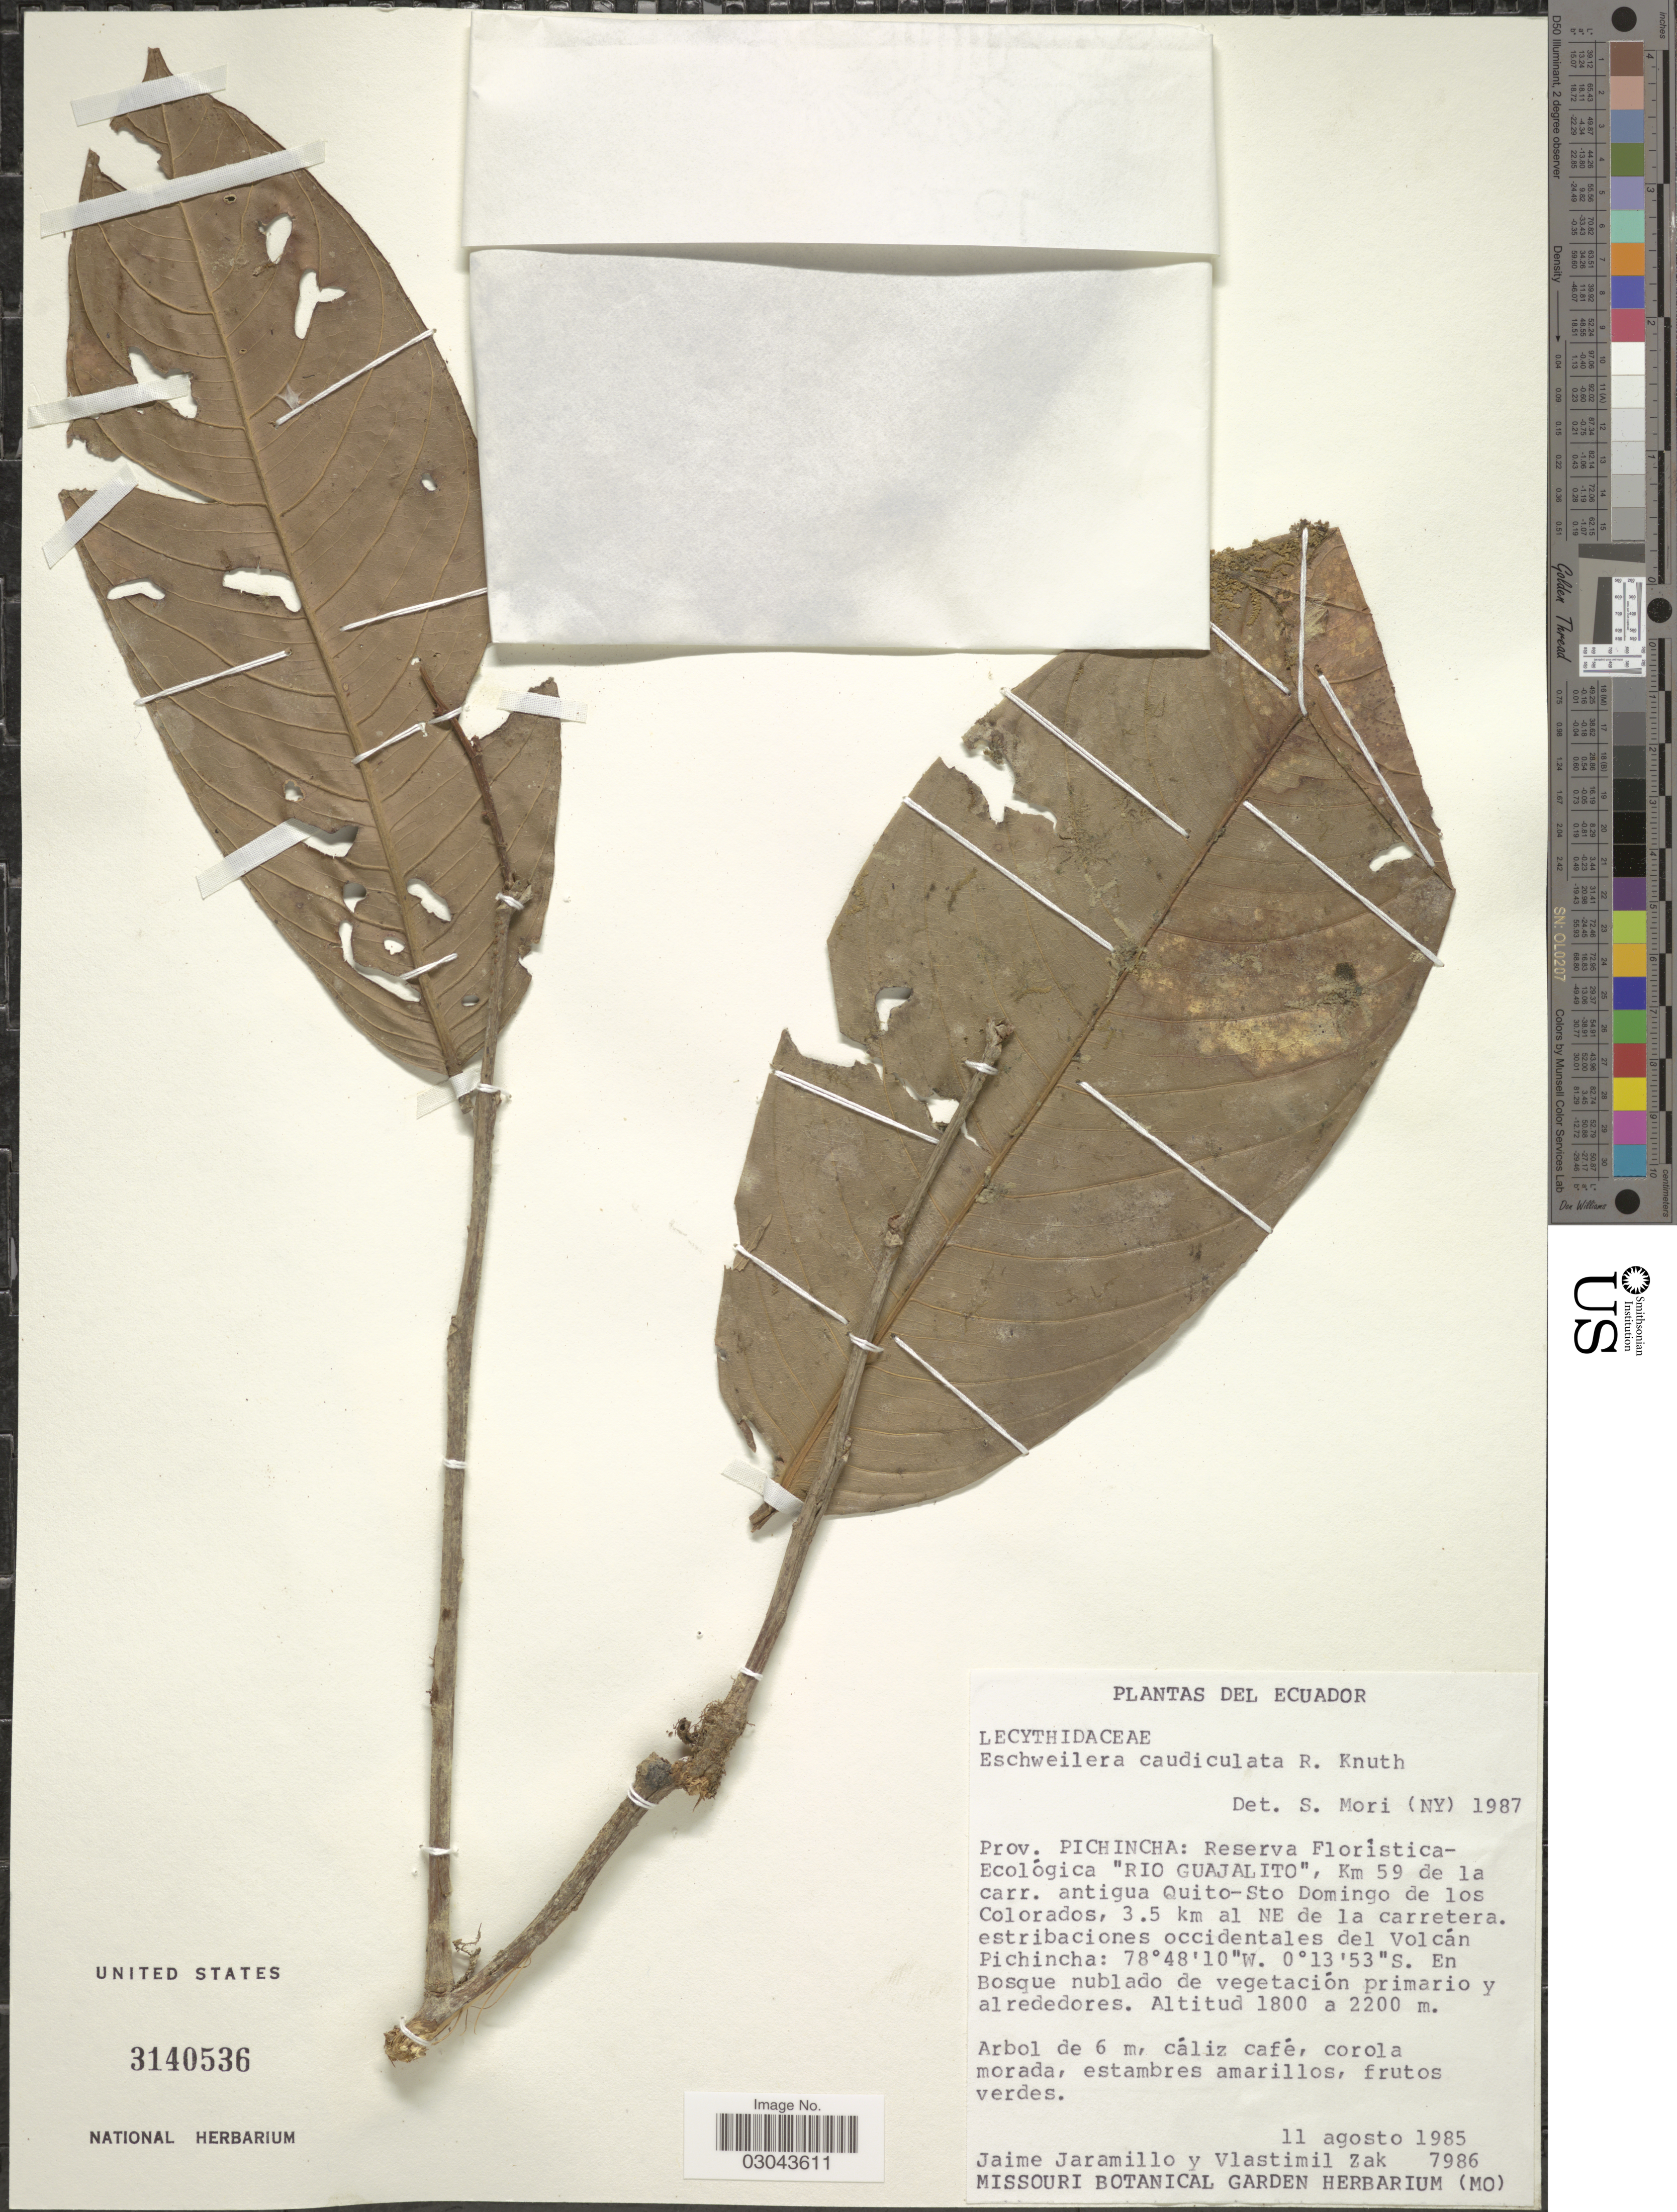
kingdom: Plantae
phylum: Tracheophyta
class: Magnoliopsida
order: Ericales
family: Lecythidaceae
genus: Eschweilera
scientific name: Eschweilera caudiculata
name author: R. Knuth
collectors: J. Jaramillo & V. Zak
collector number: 7986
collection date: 1985-08-11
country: Ecuador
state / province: Pichincha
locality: Reserva Florística-Ecológica "Rio Guajalito", Km 59 de la carr. antigua Quito-Sto Domingo de los Colorados, 3.5 km al NE de la carretera. Estribaciones occidentales del Volcán Pichincha.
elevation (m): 1800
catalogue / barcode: US 3140536